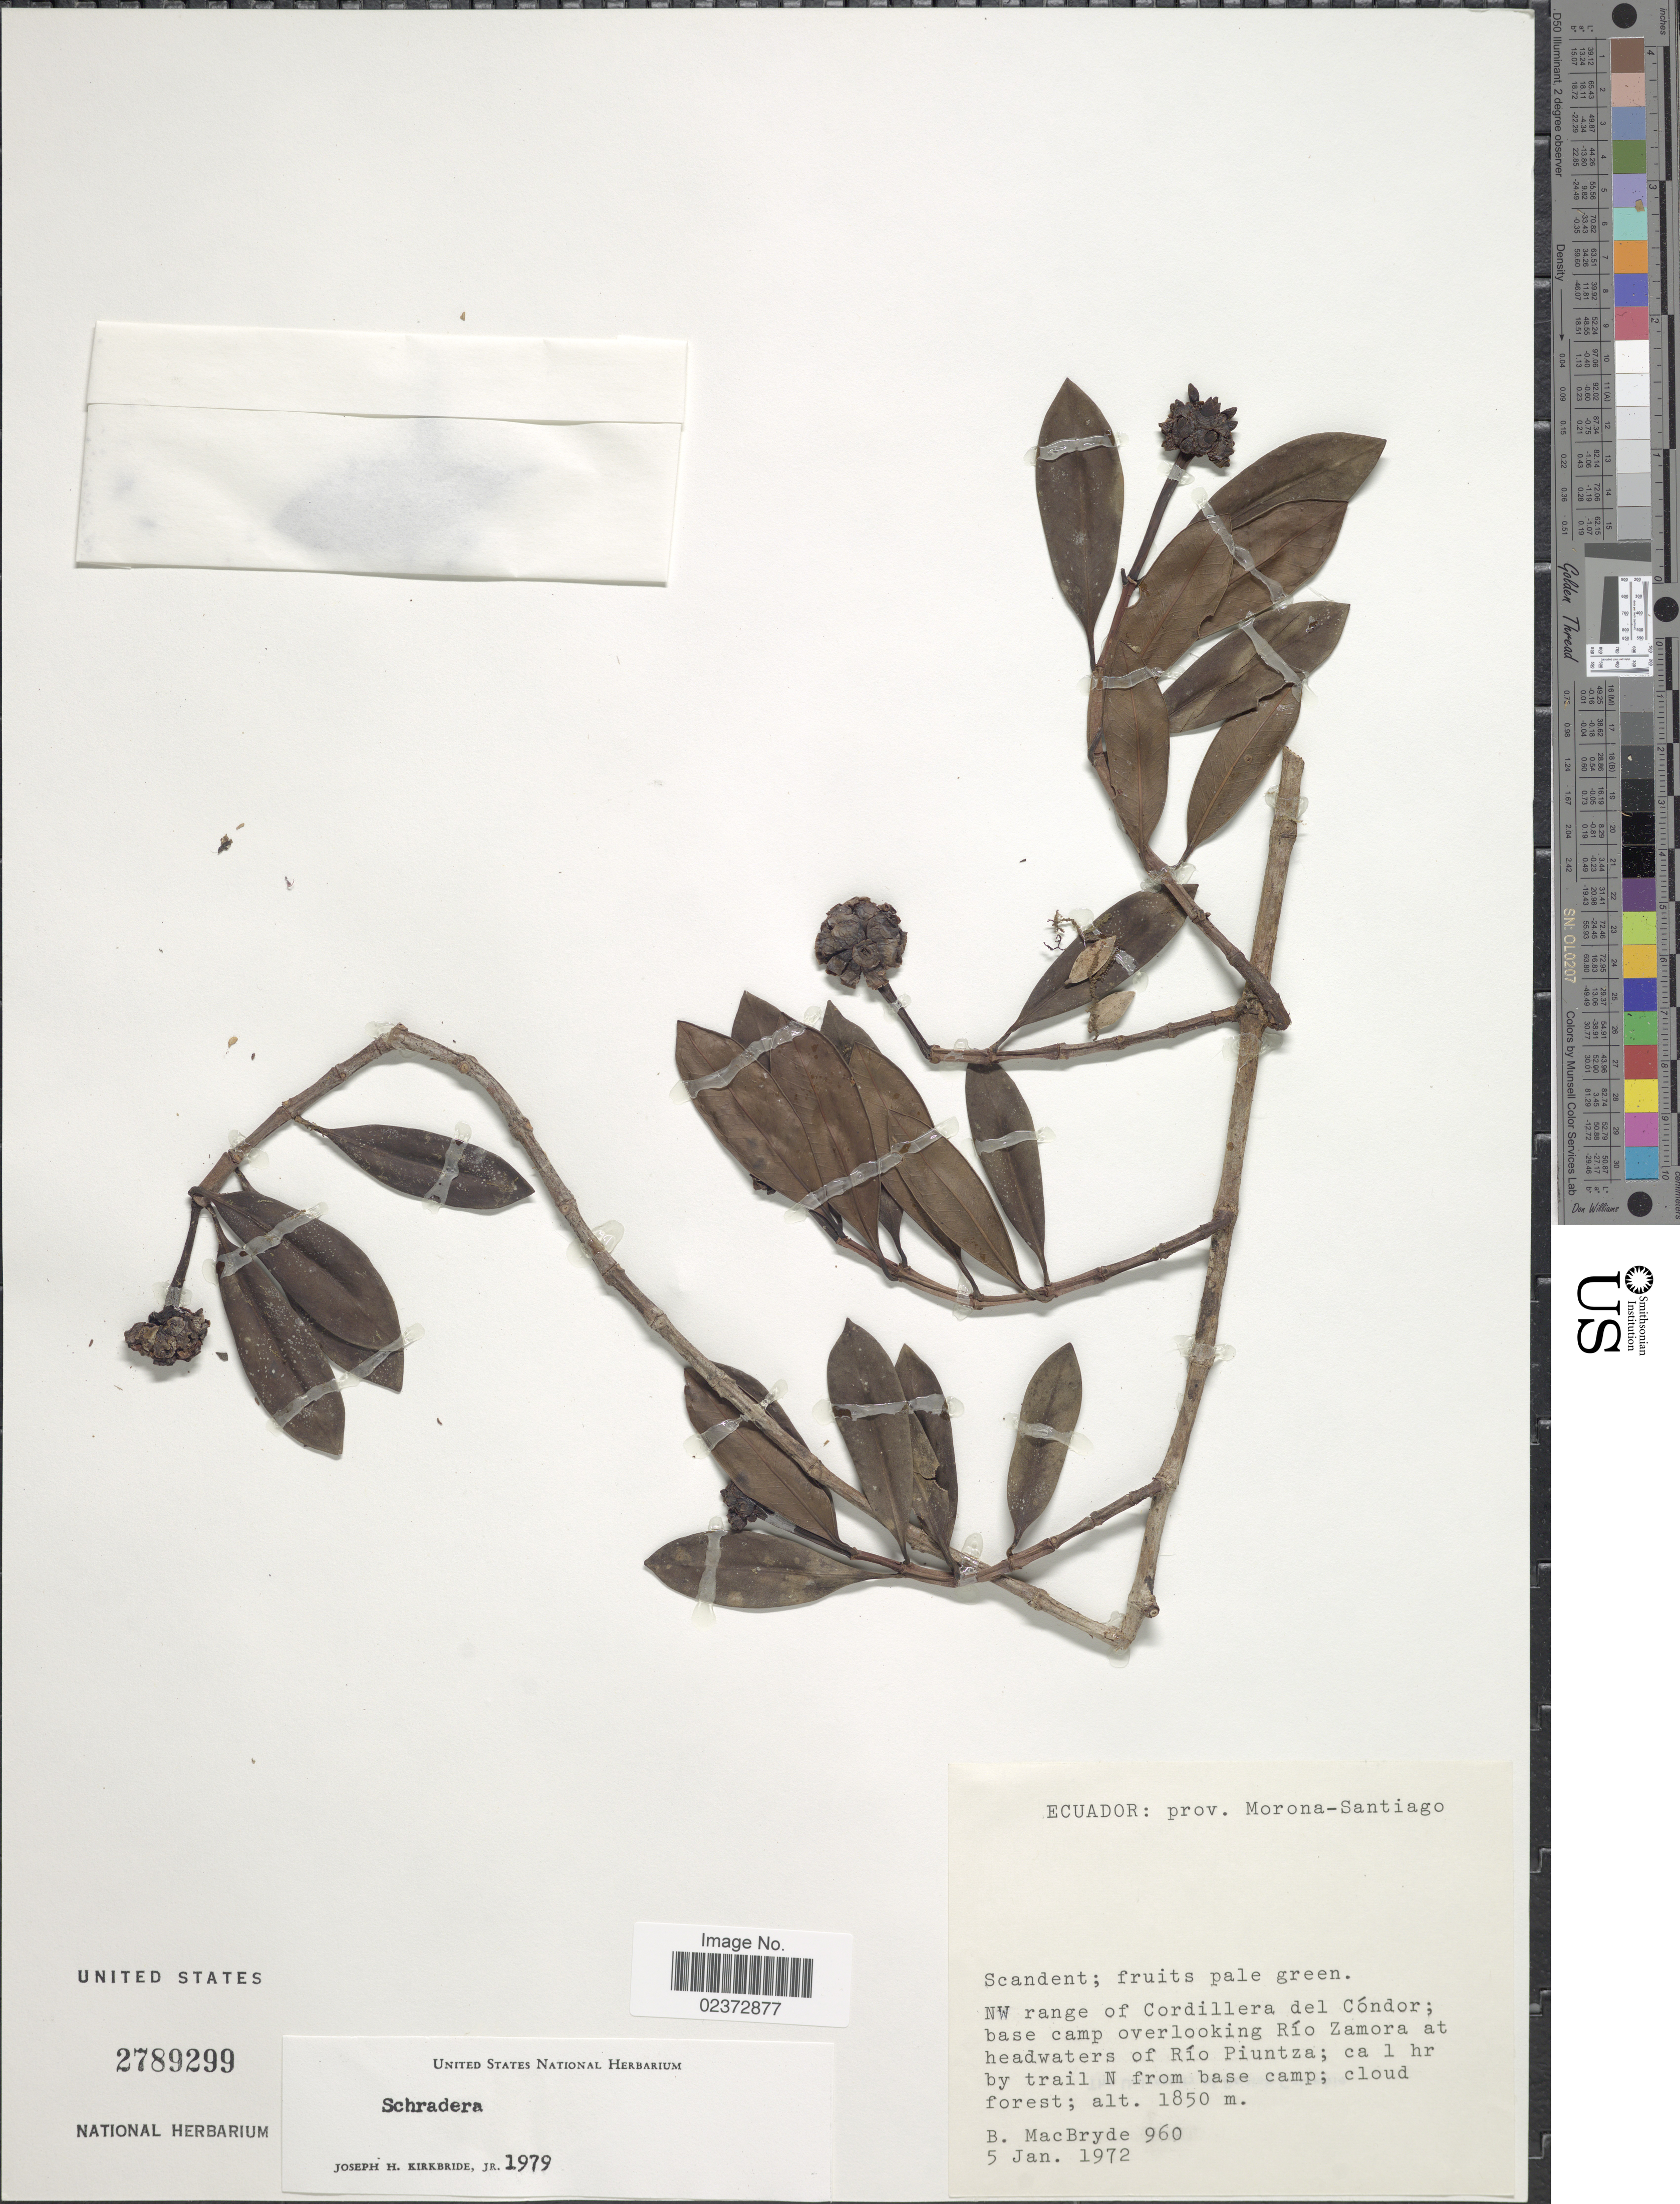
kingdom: Plantae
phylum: Tracheophyta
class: Magnoliopsida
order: Gentianales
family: Rubiaceae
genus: Schradera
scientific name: Schradera sp.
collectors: B. MacBryde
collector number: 960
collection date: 1972-01-05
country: Ecuador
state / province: Morona-Santiago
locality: NW range of Cordillera del Cóndor; base camp overlooking Río Zamora at headwaters of Río Piuntza; ca. 1 hr by trail N from base camp; cloud forest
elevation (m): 1850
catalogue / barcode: US 2789299